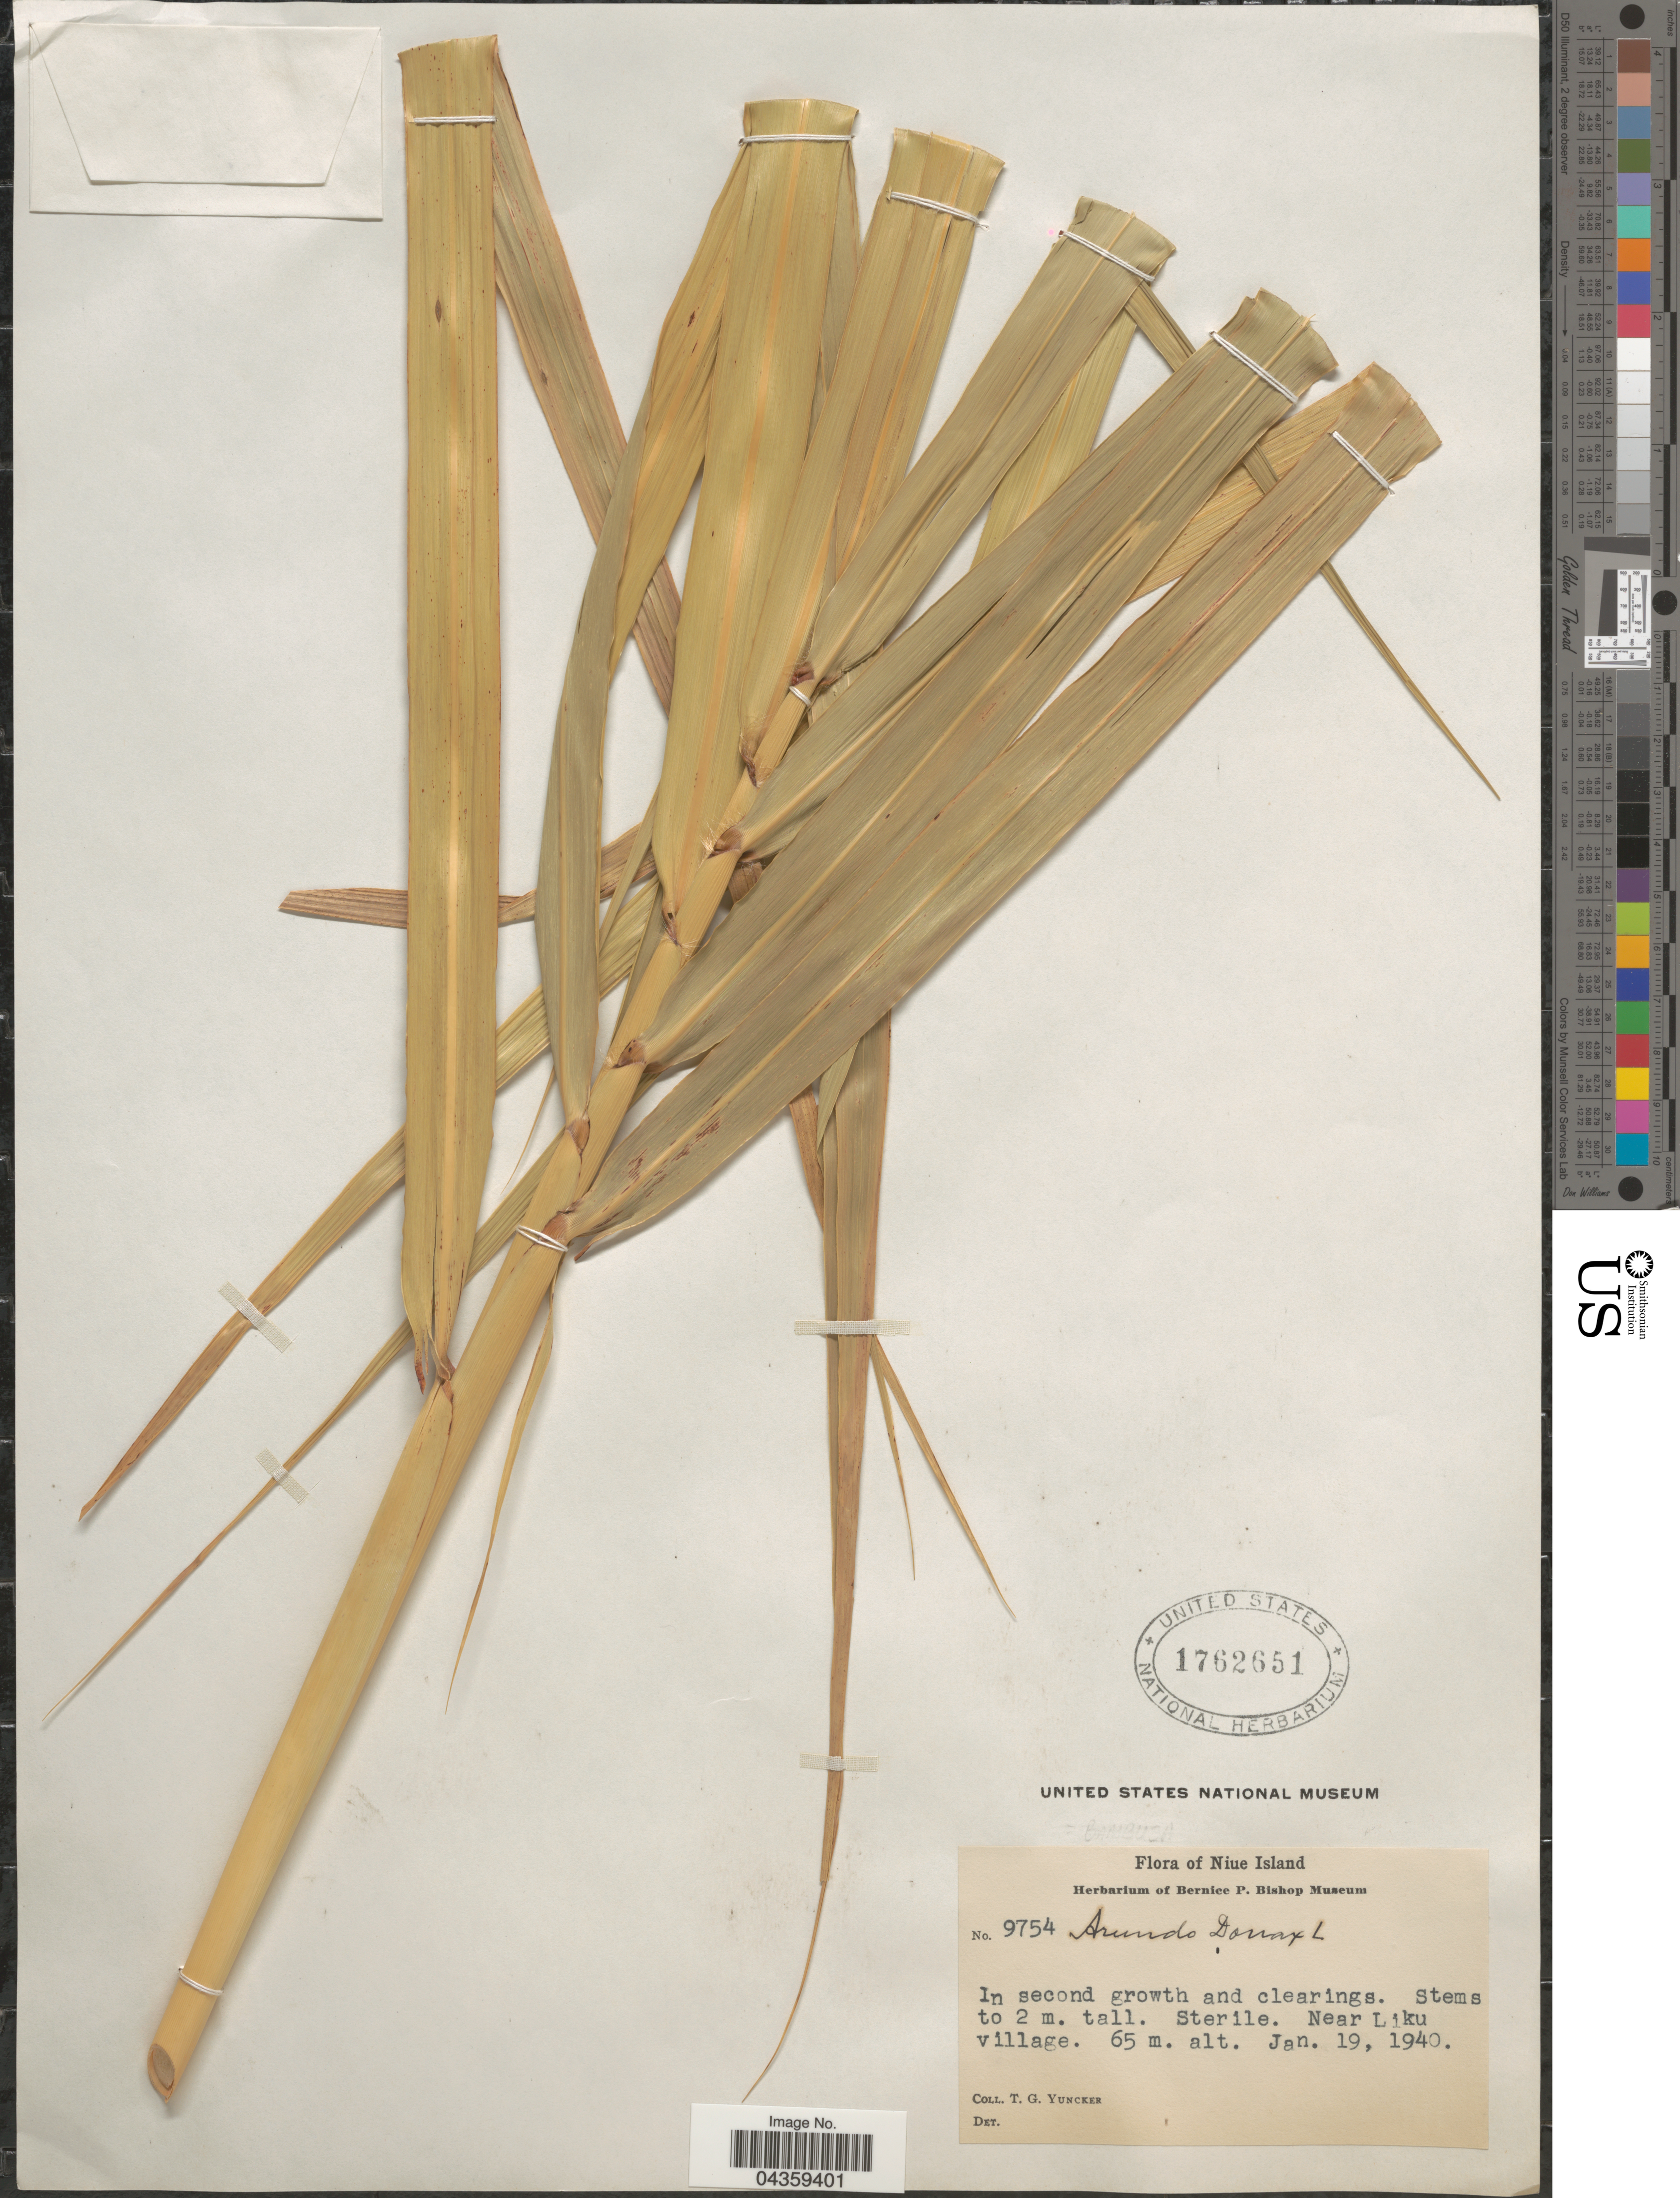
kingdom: Plantae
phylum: Tracheophyta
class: Liliopsida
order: Poales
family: Poaceae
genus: Arundo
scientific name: Arundo donax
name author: L.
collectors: T. G. Yuncker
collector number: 9754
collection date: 1940-01-19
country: Niue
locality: Niue Island. Near Liku village.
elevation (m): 65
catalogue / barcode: US 1762651